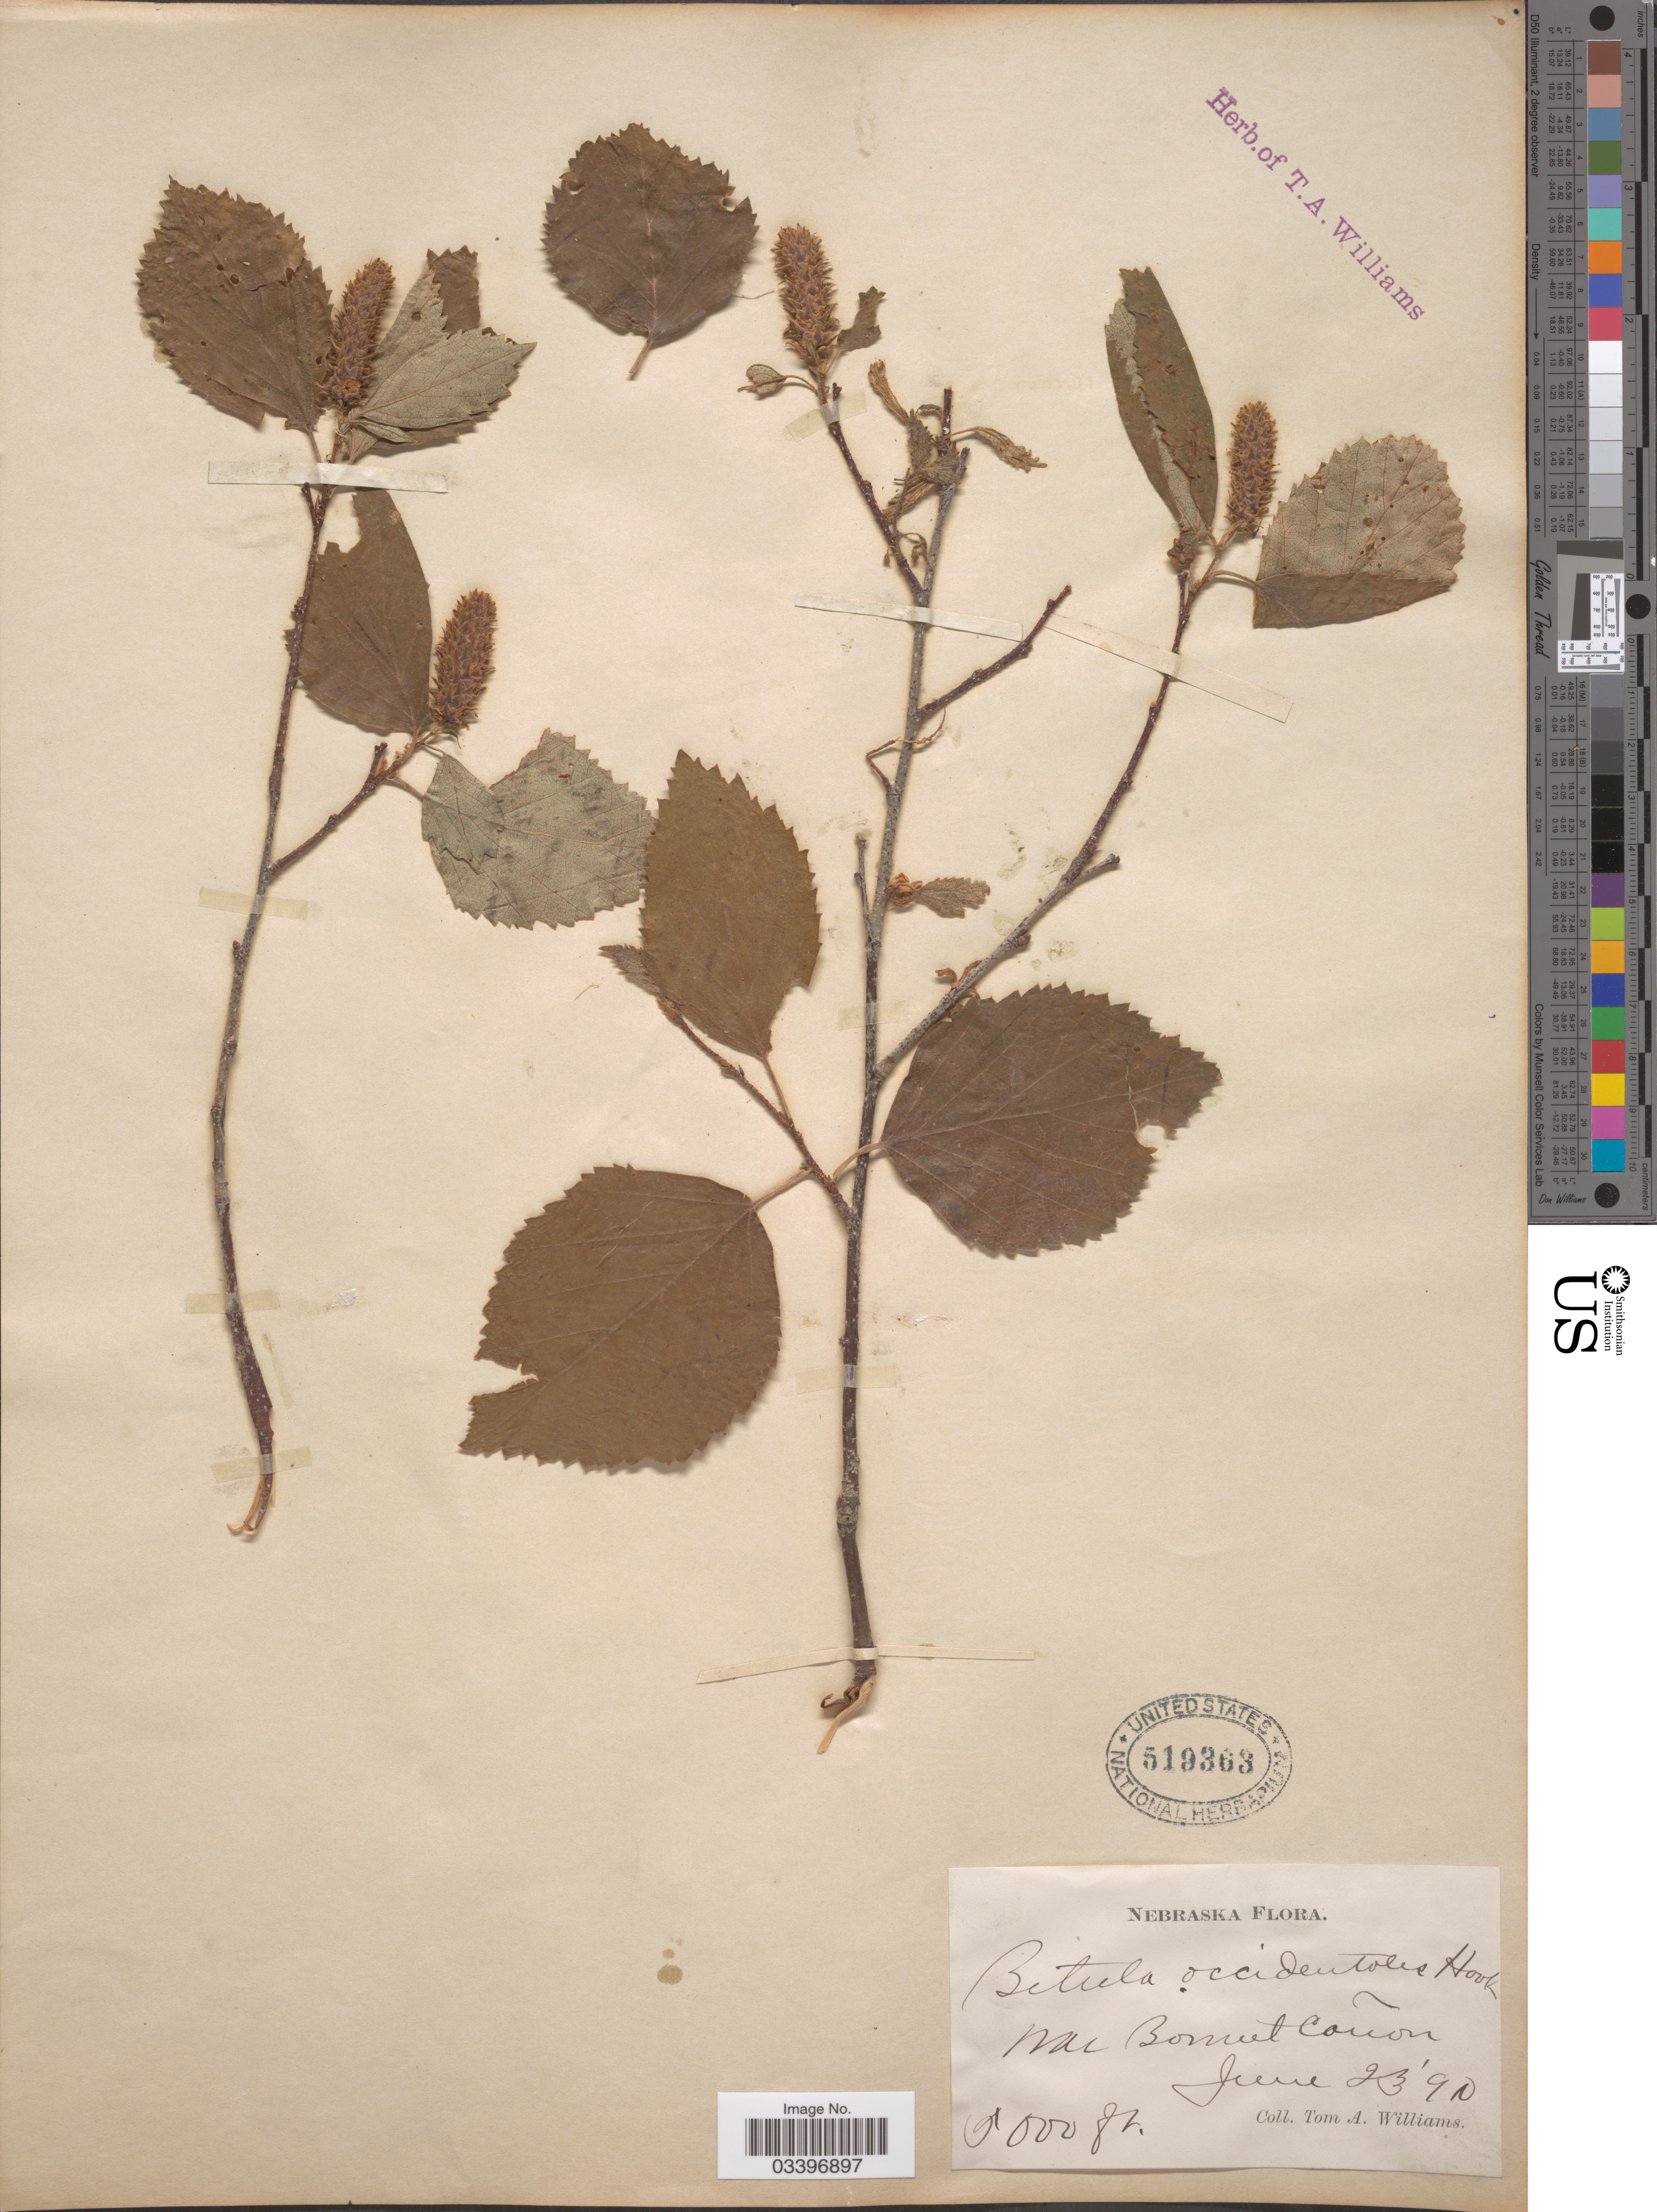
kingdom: Plantae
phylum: Tracheophyta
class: Magnoliopsida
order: Fagales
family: Betulaceae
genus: Betula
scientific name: Betula sp.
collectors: T. Williams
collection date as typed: Transcribed d/m/y: 23/6/90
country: United States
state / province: Nebraska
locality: War Bonnet Cañon.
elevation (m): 1524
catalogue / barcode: US 519363